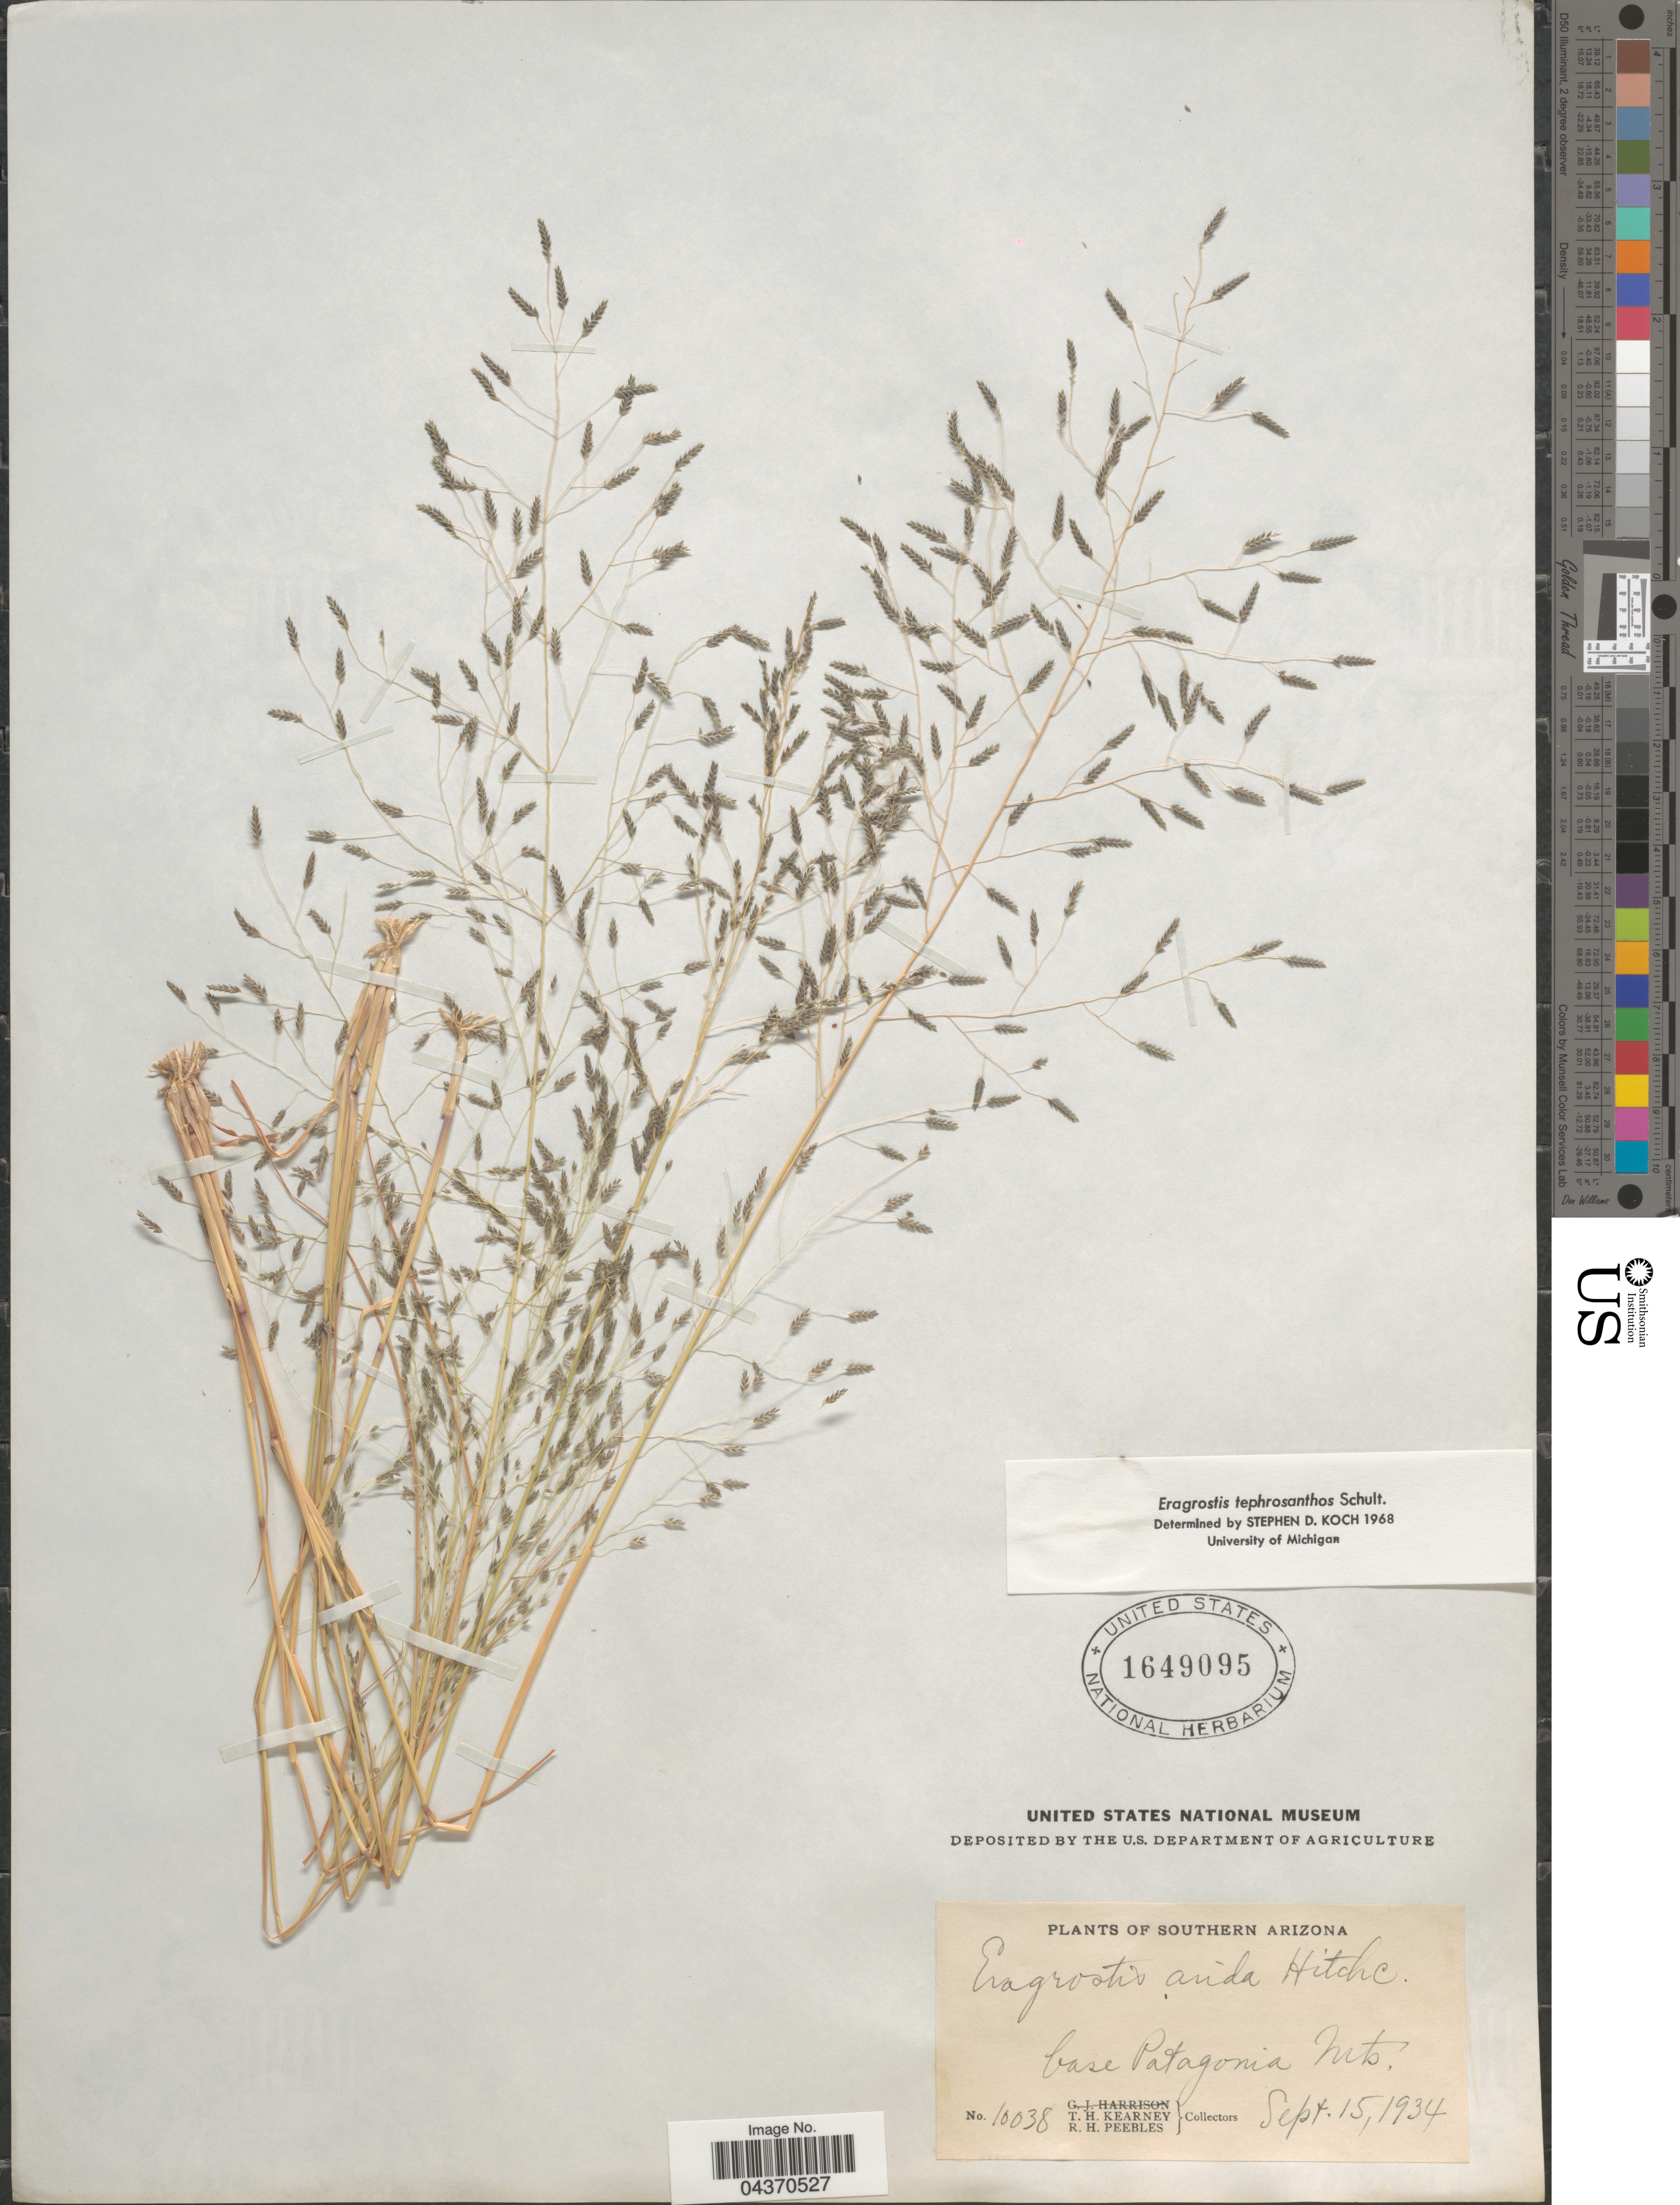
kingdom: Plantae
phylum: Tracheophyta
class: Liliopsida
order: Poales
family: Poaceae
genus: Eragrostis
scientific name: Eragrostis pectinacea var. miserrima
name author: (E. Fourn.) Reeder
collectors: T. H. Kearney & R. H. Peebles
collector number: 10038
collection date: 1934-09-15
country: United States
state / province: Arizona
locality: Southern Arizona. Base Patagonia Mts.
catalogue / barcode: US 1649095